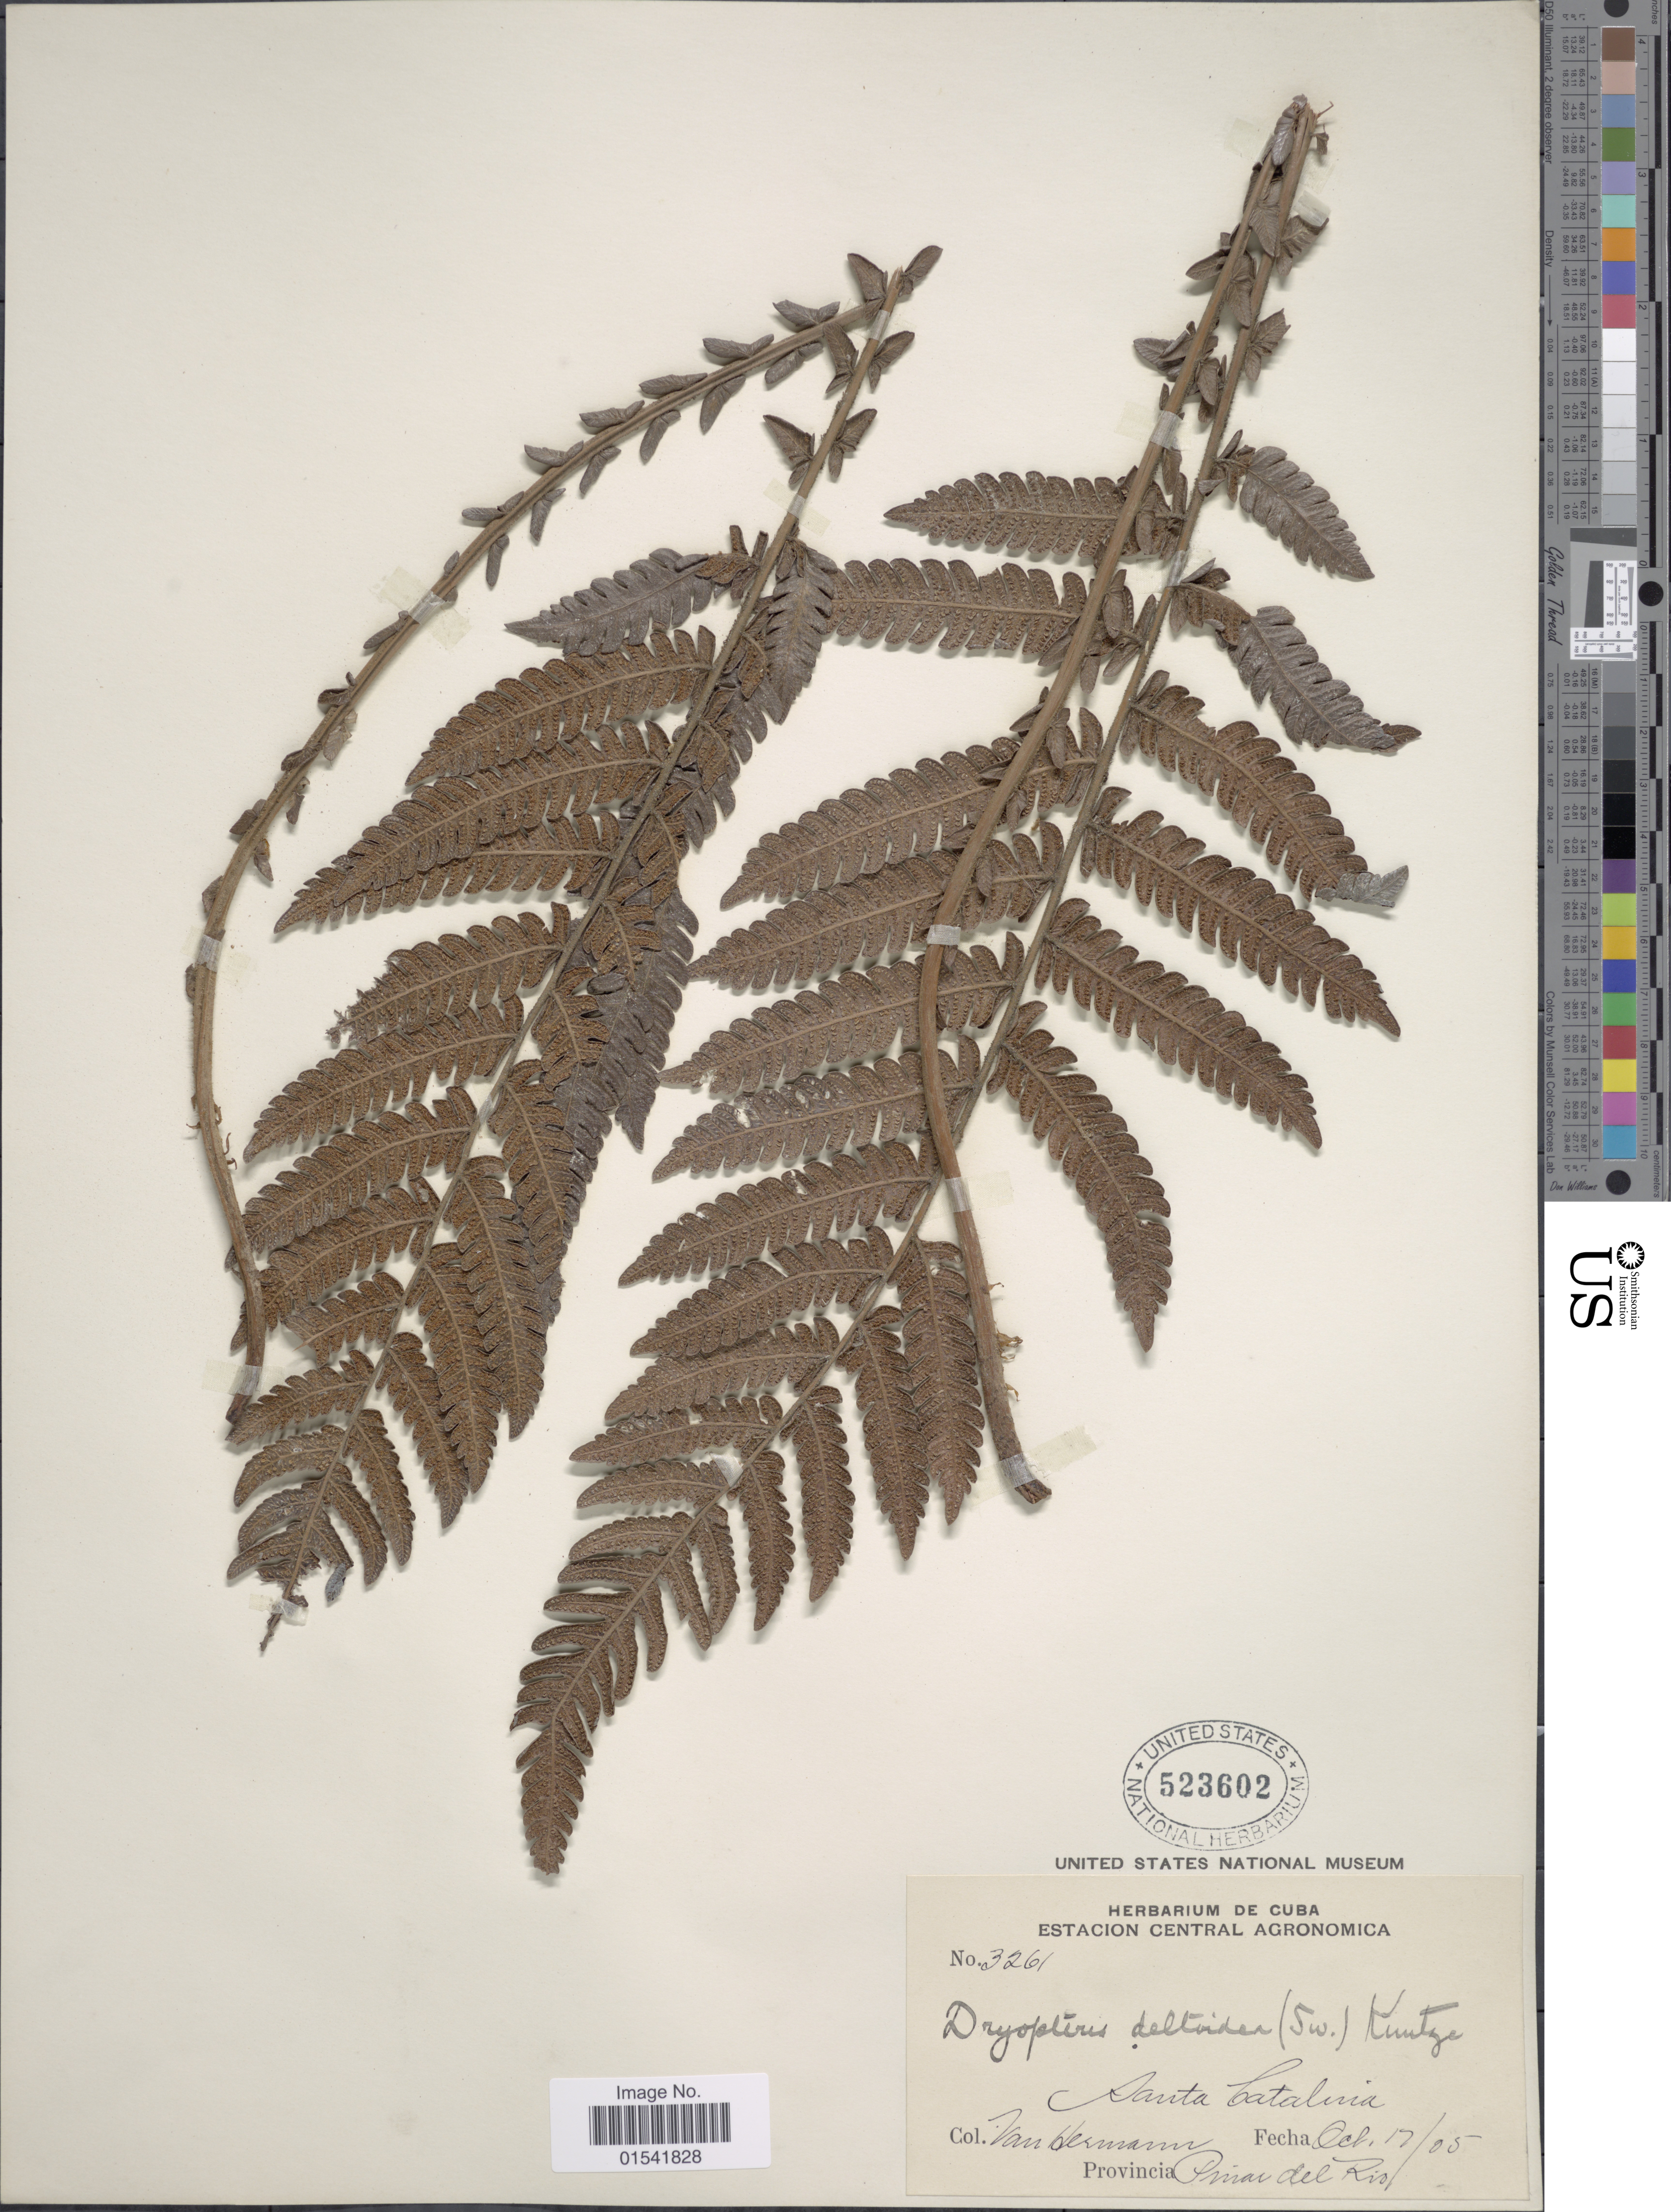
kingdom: Plantae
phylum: Tracheophyta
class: Polypodiopsida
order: Polypodiales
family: Thelypteridaceae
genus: Steiropteris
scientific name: Steiropteris deltoidea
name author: (Sw.) Pic. Serm.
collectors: B. Van Hermann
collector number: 3261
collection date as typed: Transcribed d/m/y: 17/10/5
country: Cuba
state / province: Pinar del Río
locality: Estacion Central Agronomica, Santa Catalina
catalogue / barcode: US 523602